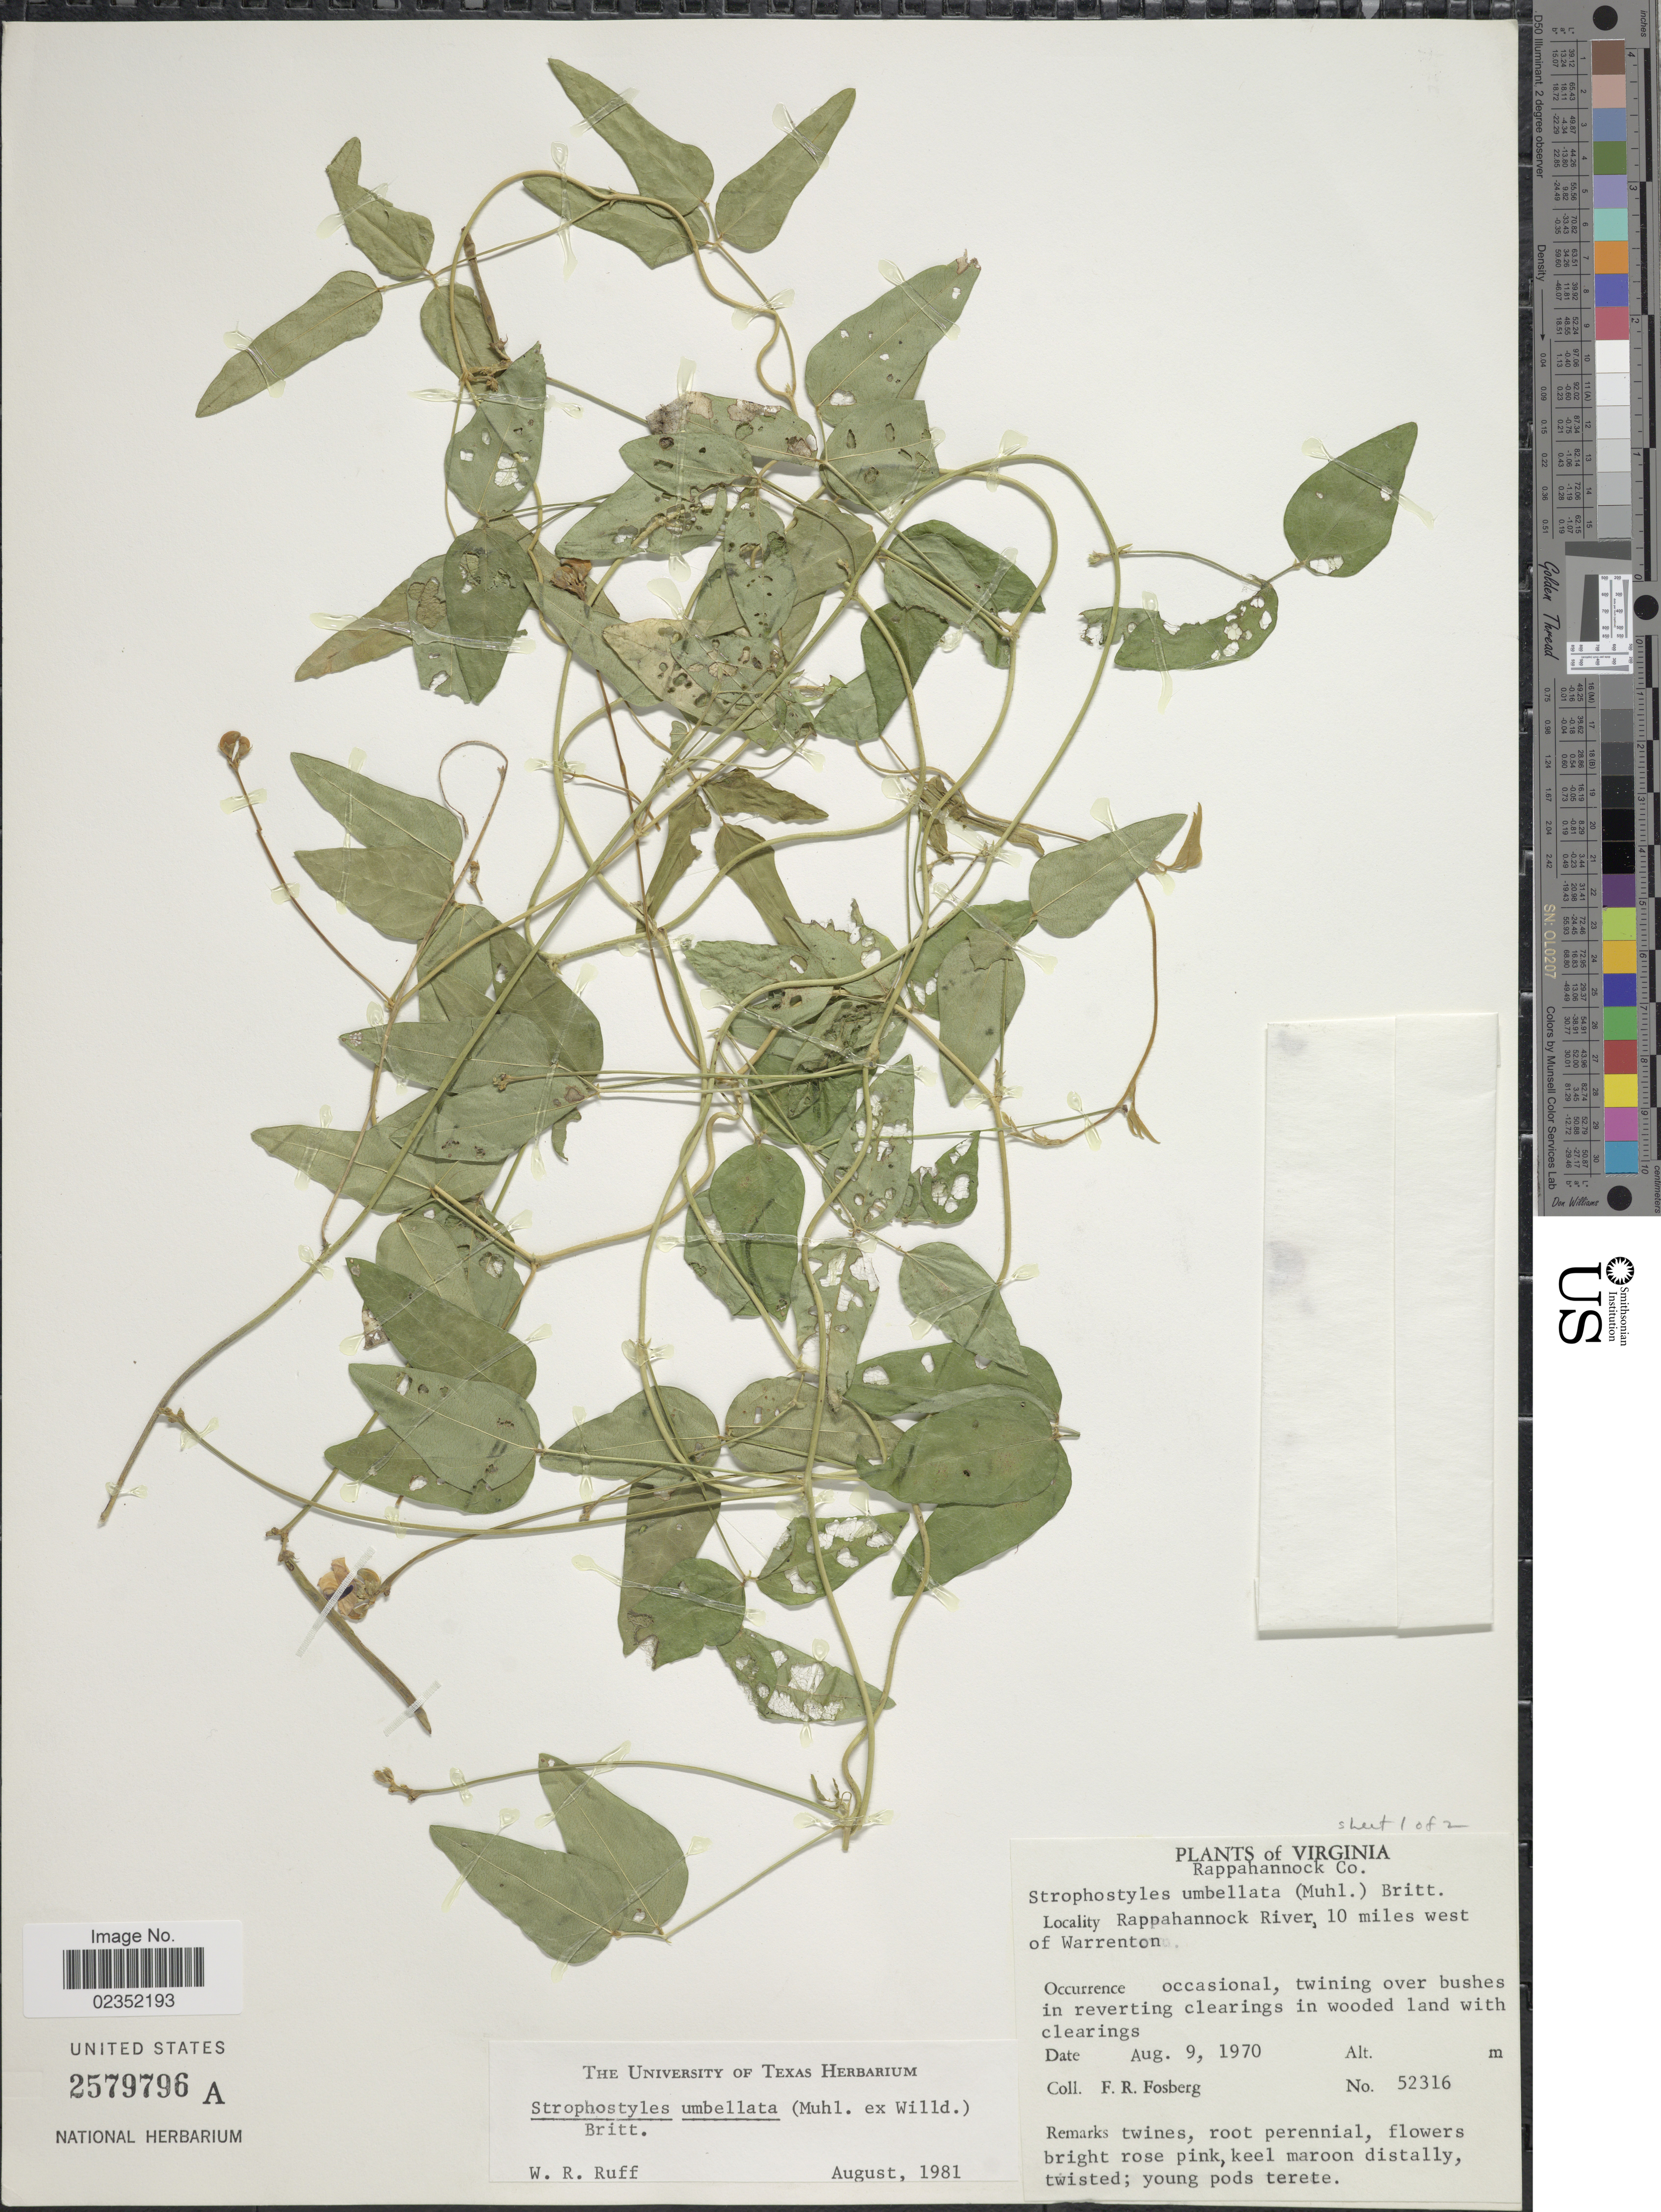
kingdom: Plantae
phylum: Tracheophyta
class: Magnoliopsida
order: Fabales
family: Fabaceae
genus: Strophostyles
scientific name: Strophostyles umbellata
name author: (Muhl. ex Willd.) Britton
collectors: F. R. Fosberg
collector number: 52316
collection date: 1970-08-09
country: United States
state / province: Virginia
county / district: Rappahannock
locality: Rappahannock River, 10 miles west of Warrenton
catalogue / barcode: US 2579796A